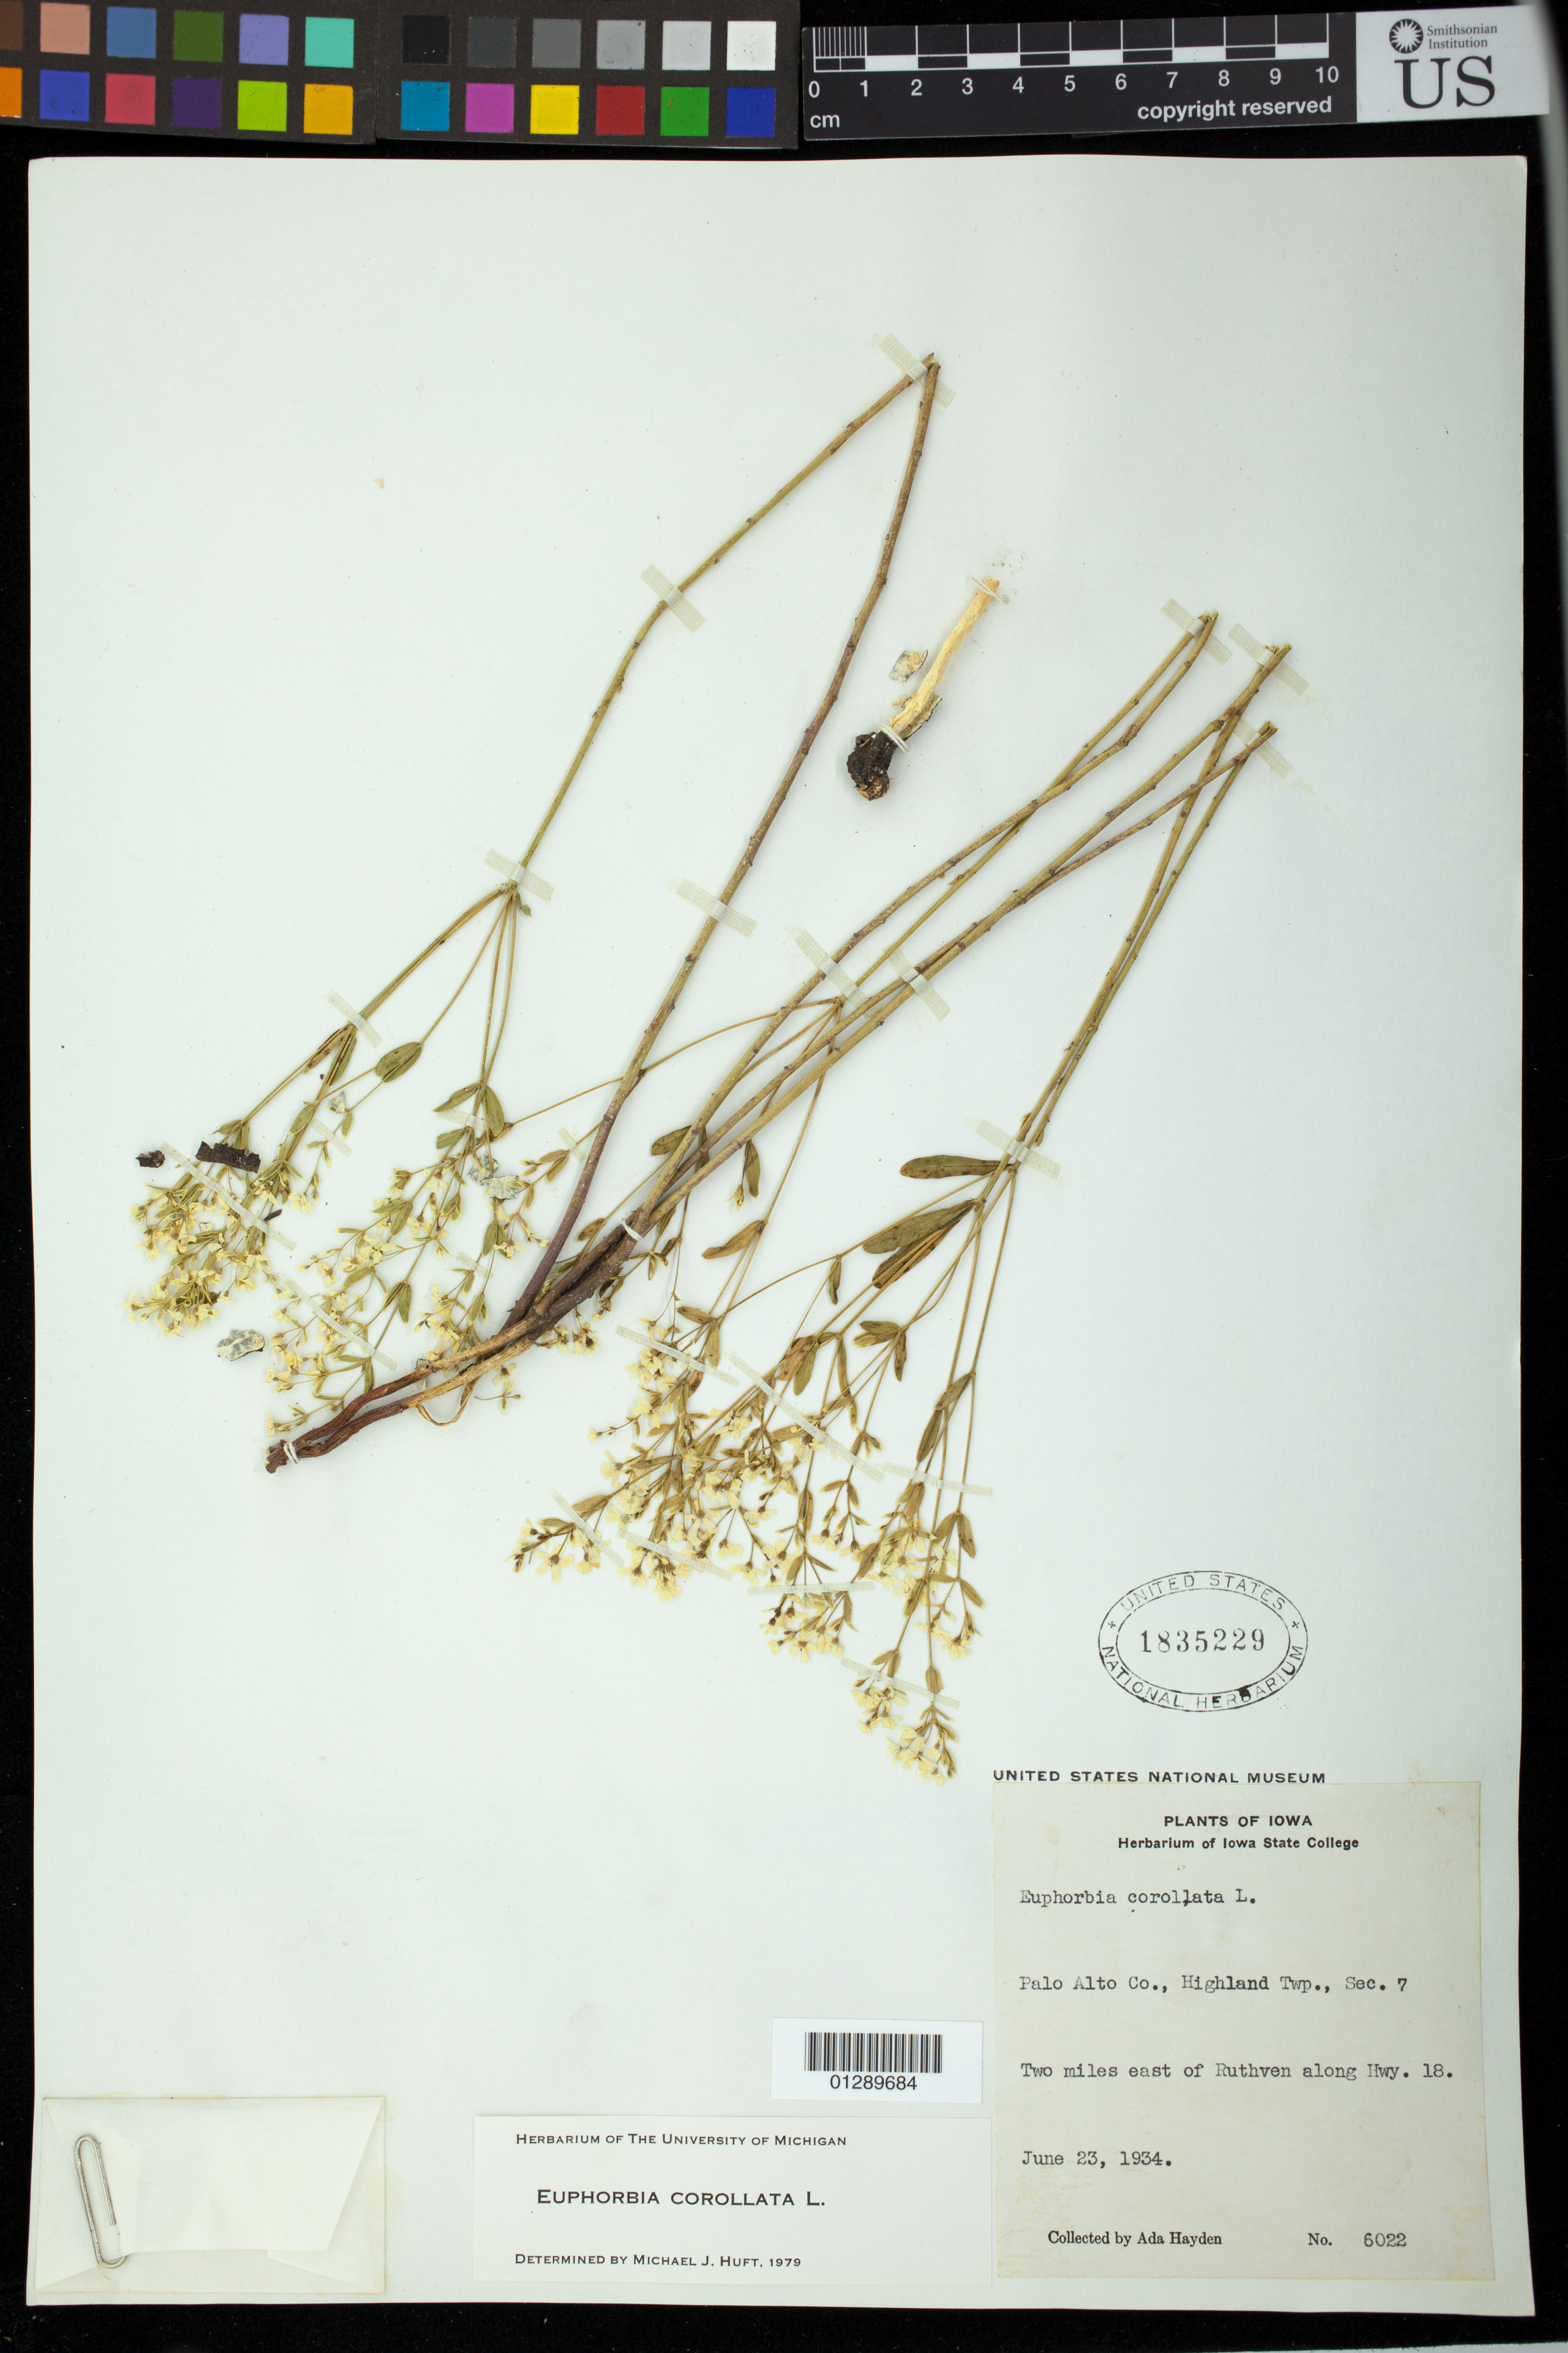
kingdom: Plantae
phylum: Tracheophyta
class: Magnoliopsida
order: Malpighiales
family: Euphorbiaceae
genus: Euphorbia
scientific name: Euphorbia corollata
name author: L.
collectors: Ada Hayden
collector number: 6022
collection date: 1934-06-23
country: United States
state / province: Iowa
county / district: Palo Alto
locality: Highland Twp., Sec. 7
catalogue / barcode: US 1835229